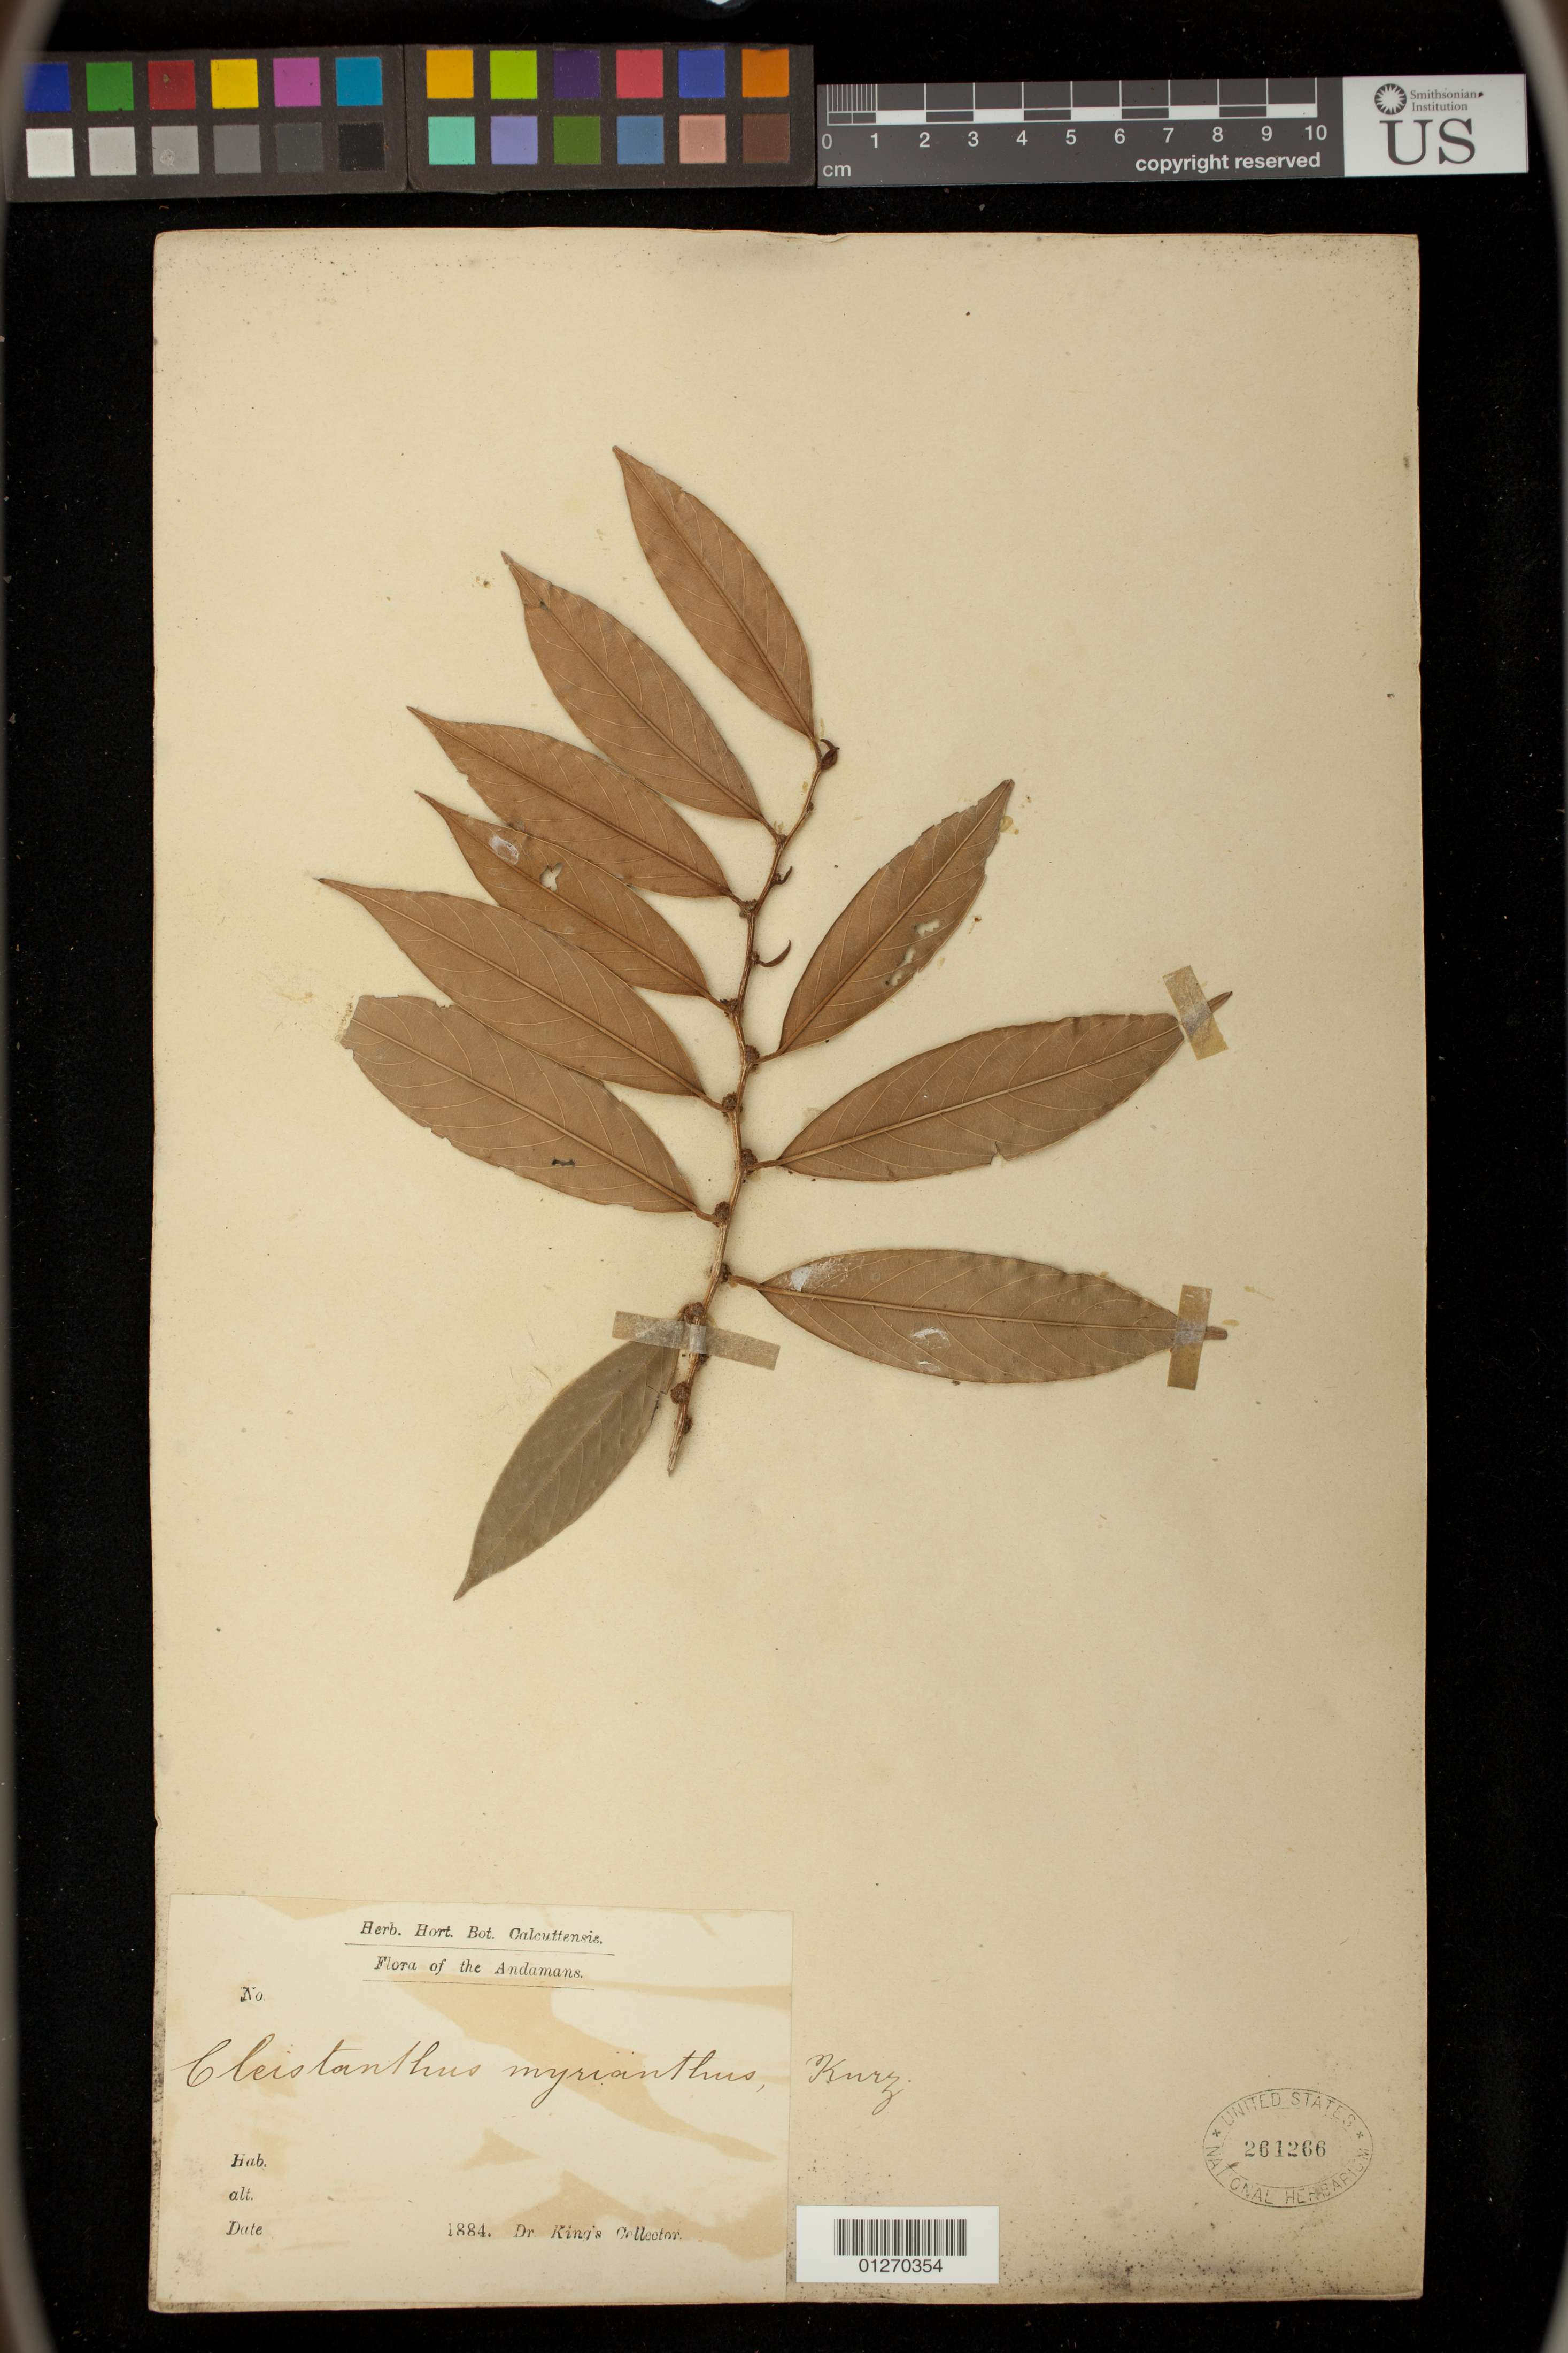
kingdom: Plantae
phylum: Tracheophyta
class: Magnoliopsida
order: Malpighiales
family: Phyllanthaceae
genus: Cleistanthus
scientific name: Cleistanthus myrianthus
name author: (Hassk.) Kurz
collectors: King, --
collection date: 1884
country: India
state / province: Andaman and Nicobar Islands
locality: Andamans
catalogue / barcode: US 261266